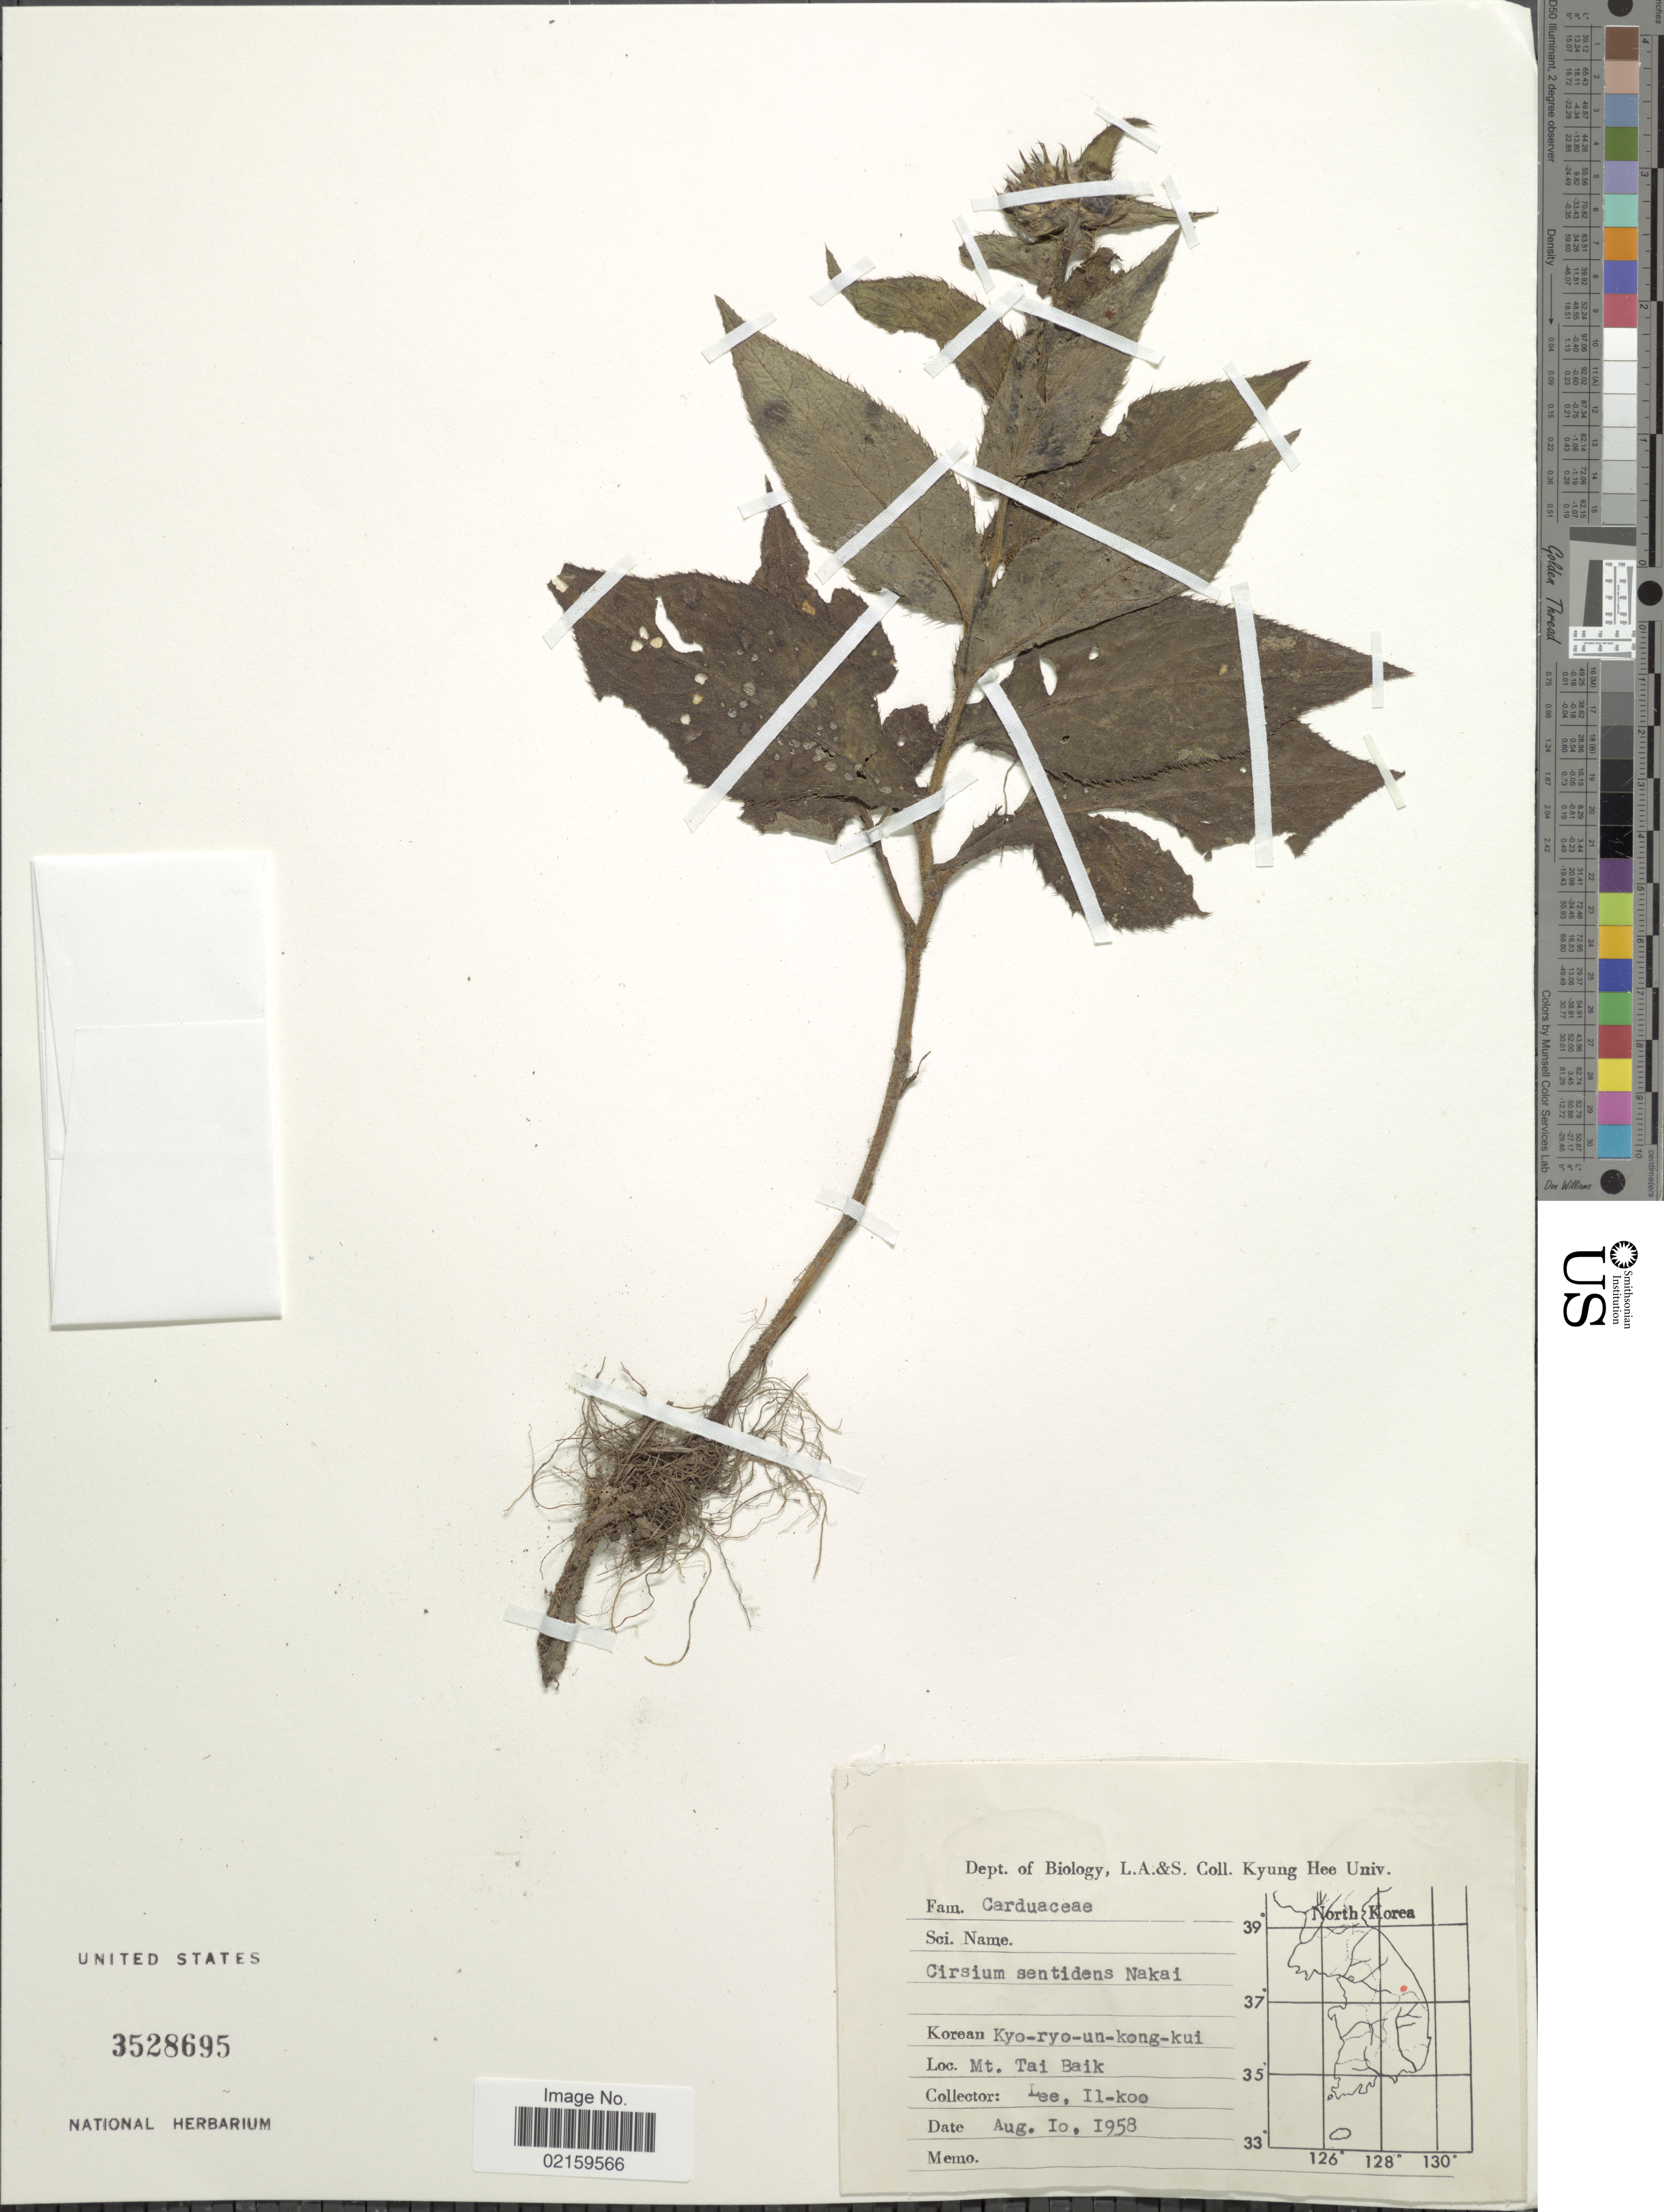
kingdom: Plantae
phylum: Tracheophyta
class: Magnoliopsida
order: Asterales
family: Asteraceae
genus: Cirsium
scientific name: Cirsium sentidens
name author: Nakai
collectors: Il-Ko Lee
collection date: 1958-08-10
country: South Korea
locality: Mt. tai-back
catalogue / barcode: US 3528695